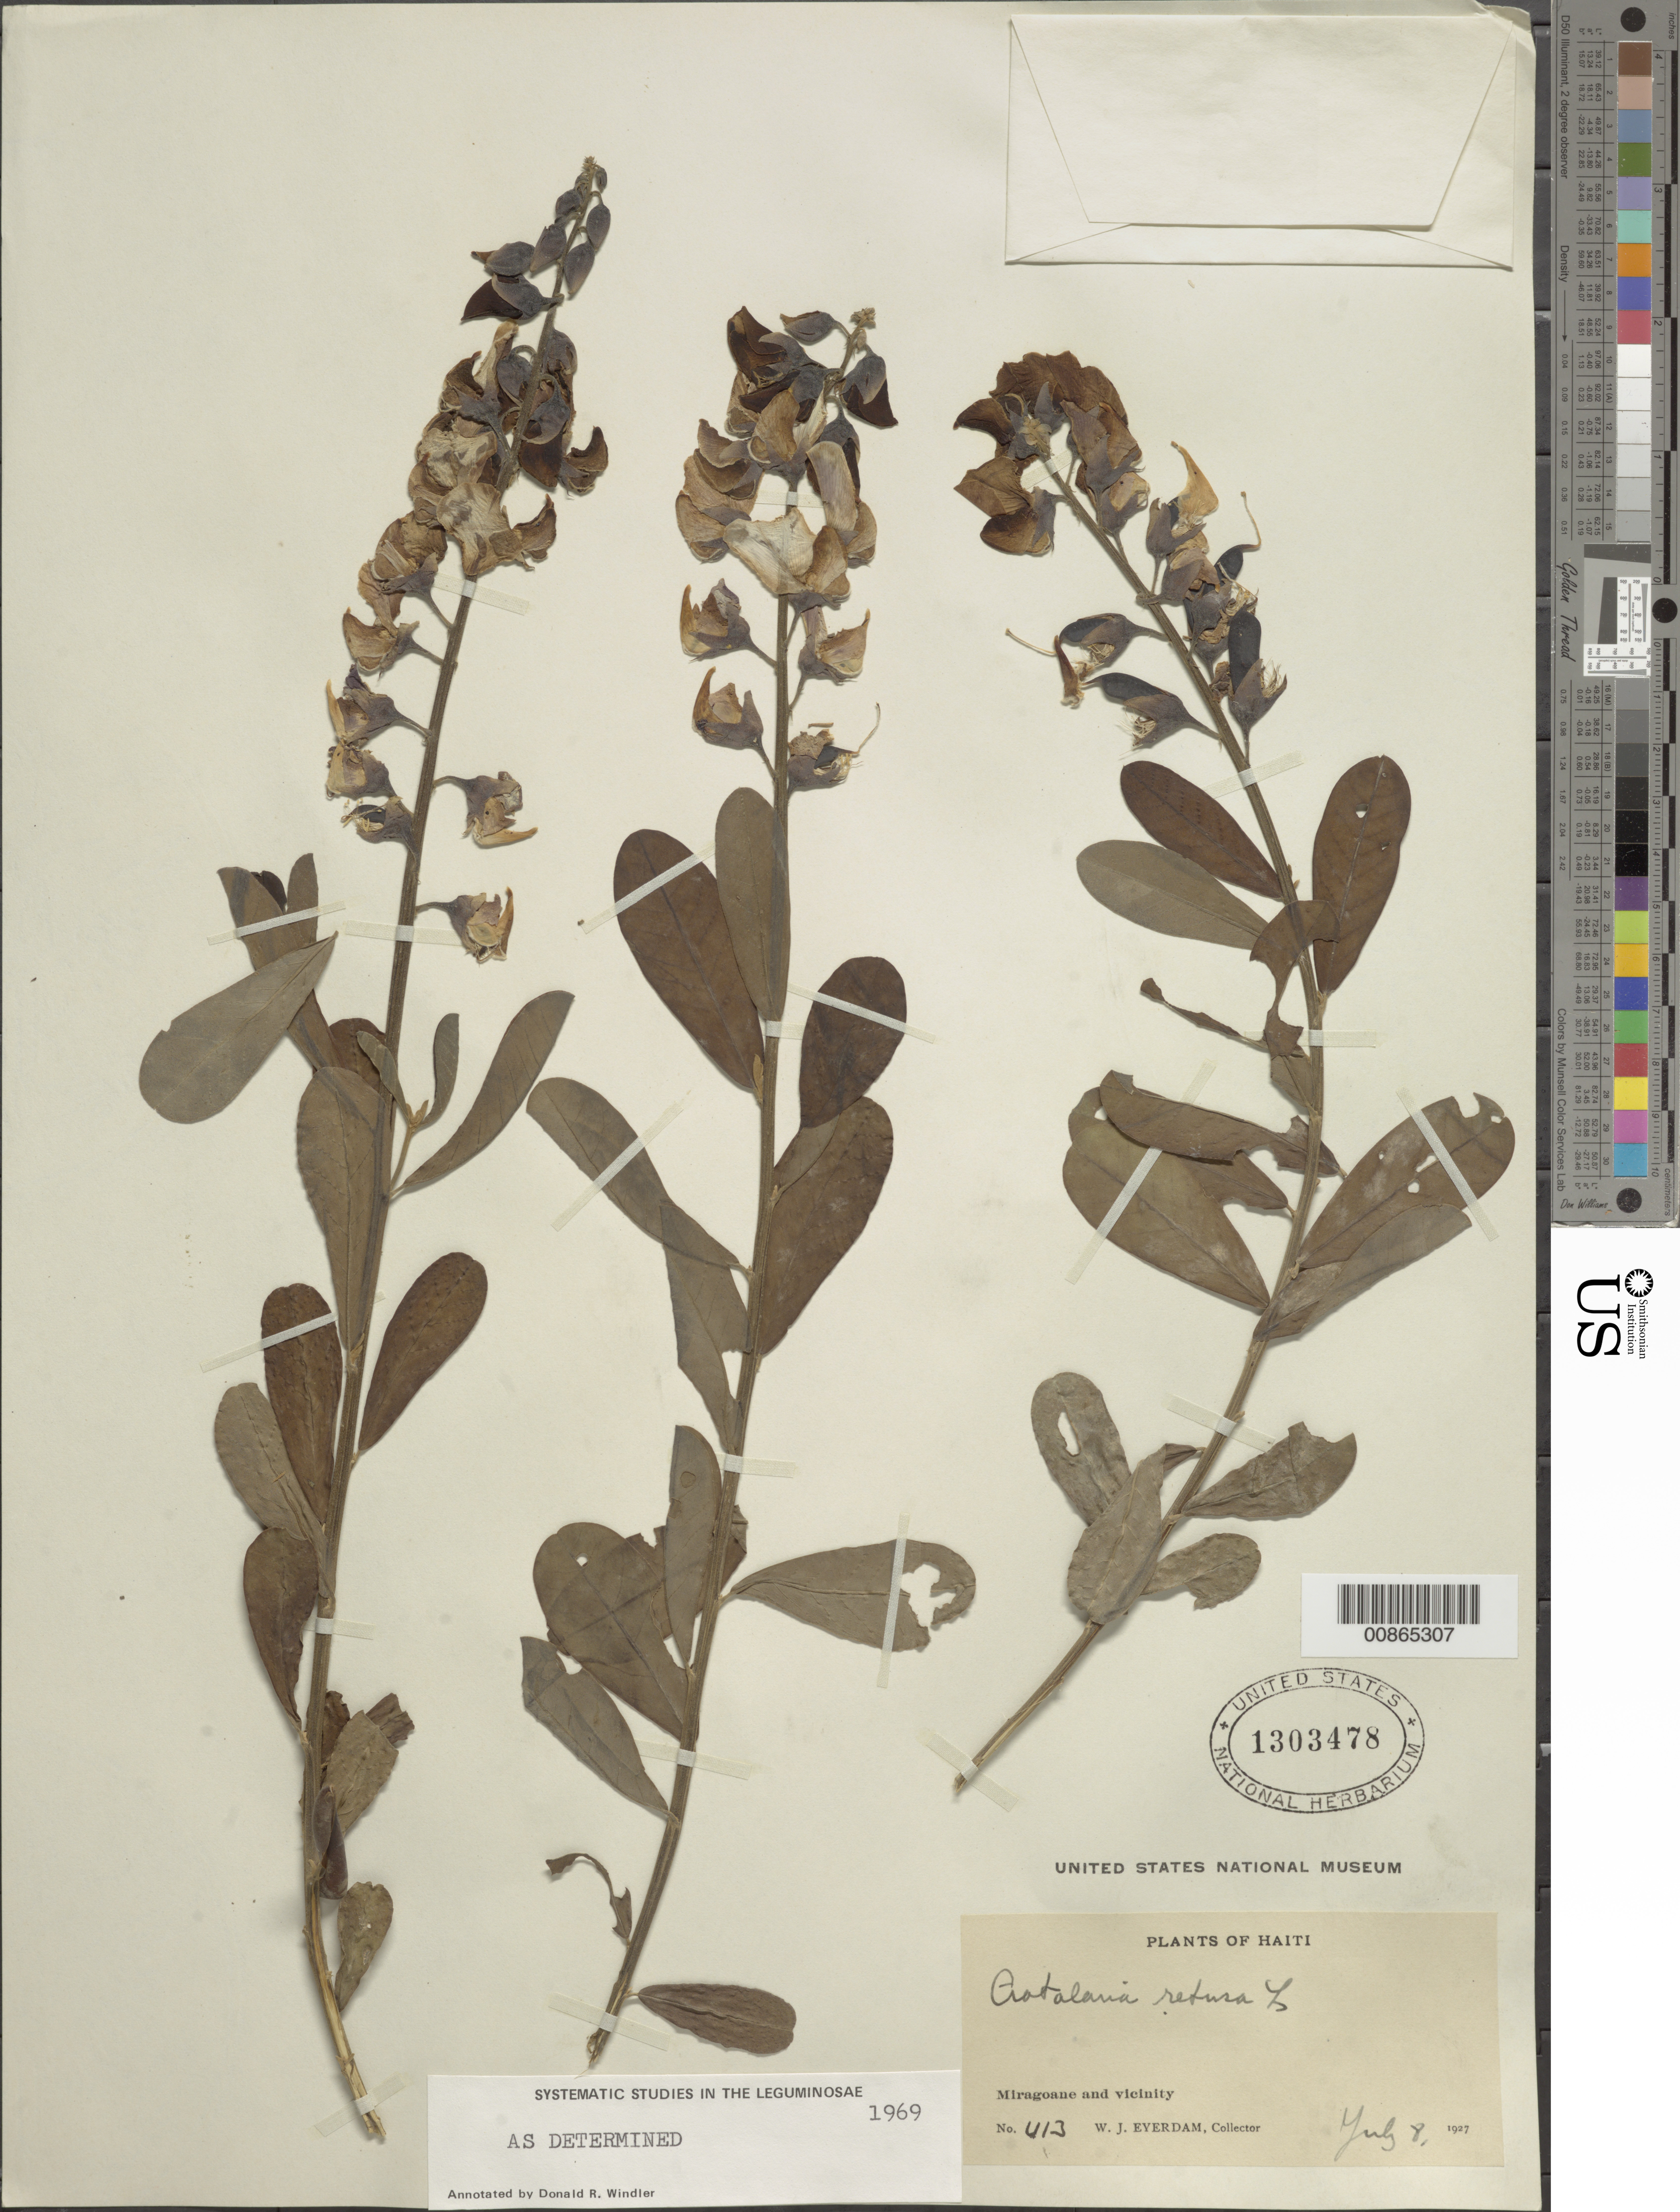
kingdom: Plantae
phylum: Tracheophyta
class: Magnoliopsida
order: Fabales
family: Fabaceae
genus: Crotalaria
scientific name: Crotalaria retusa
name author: L.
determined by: Windler, D. R.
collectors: W. J. Eyerdam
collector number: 413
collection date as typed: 08 Jul 1927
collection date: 1927-07-08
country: Haiti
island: Hispaniola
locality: Miragoane and vicinity.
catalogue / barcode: US 1303478